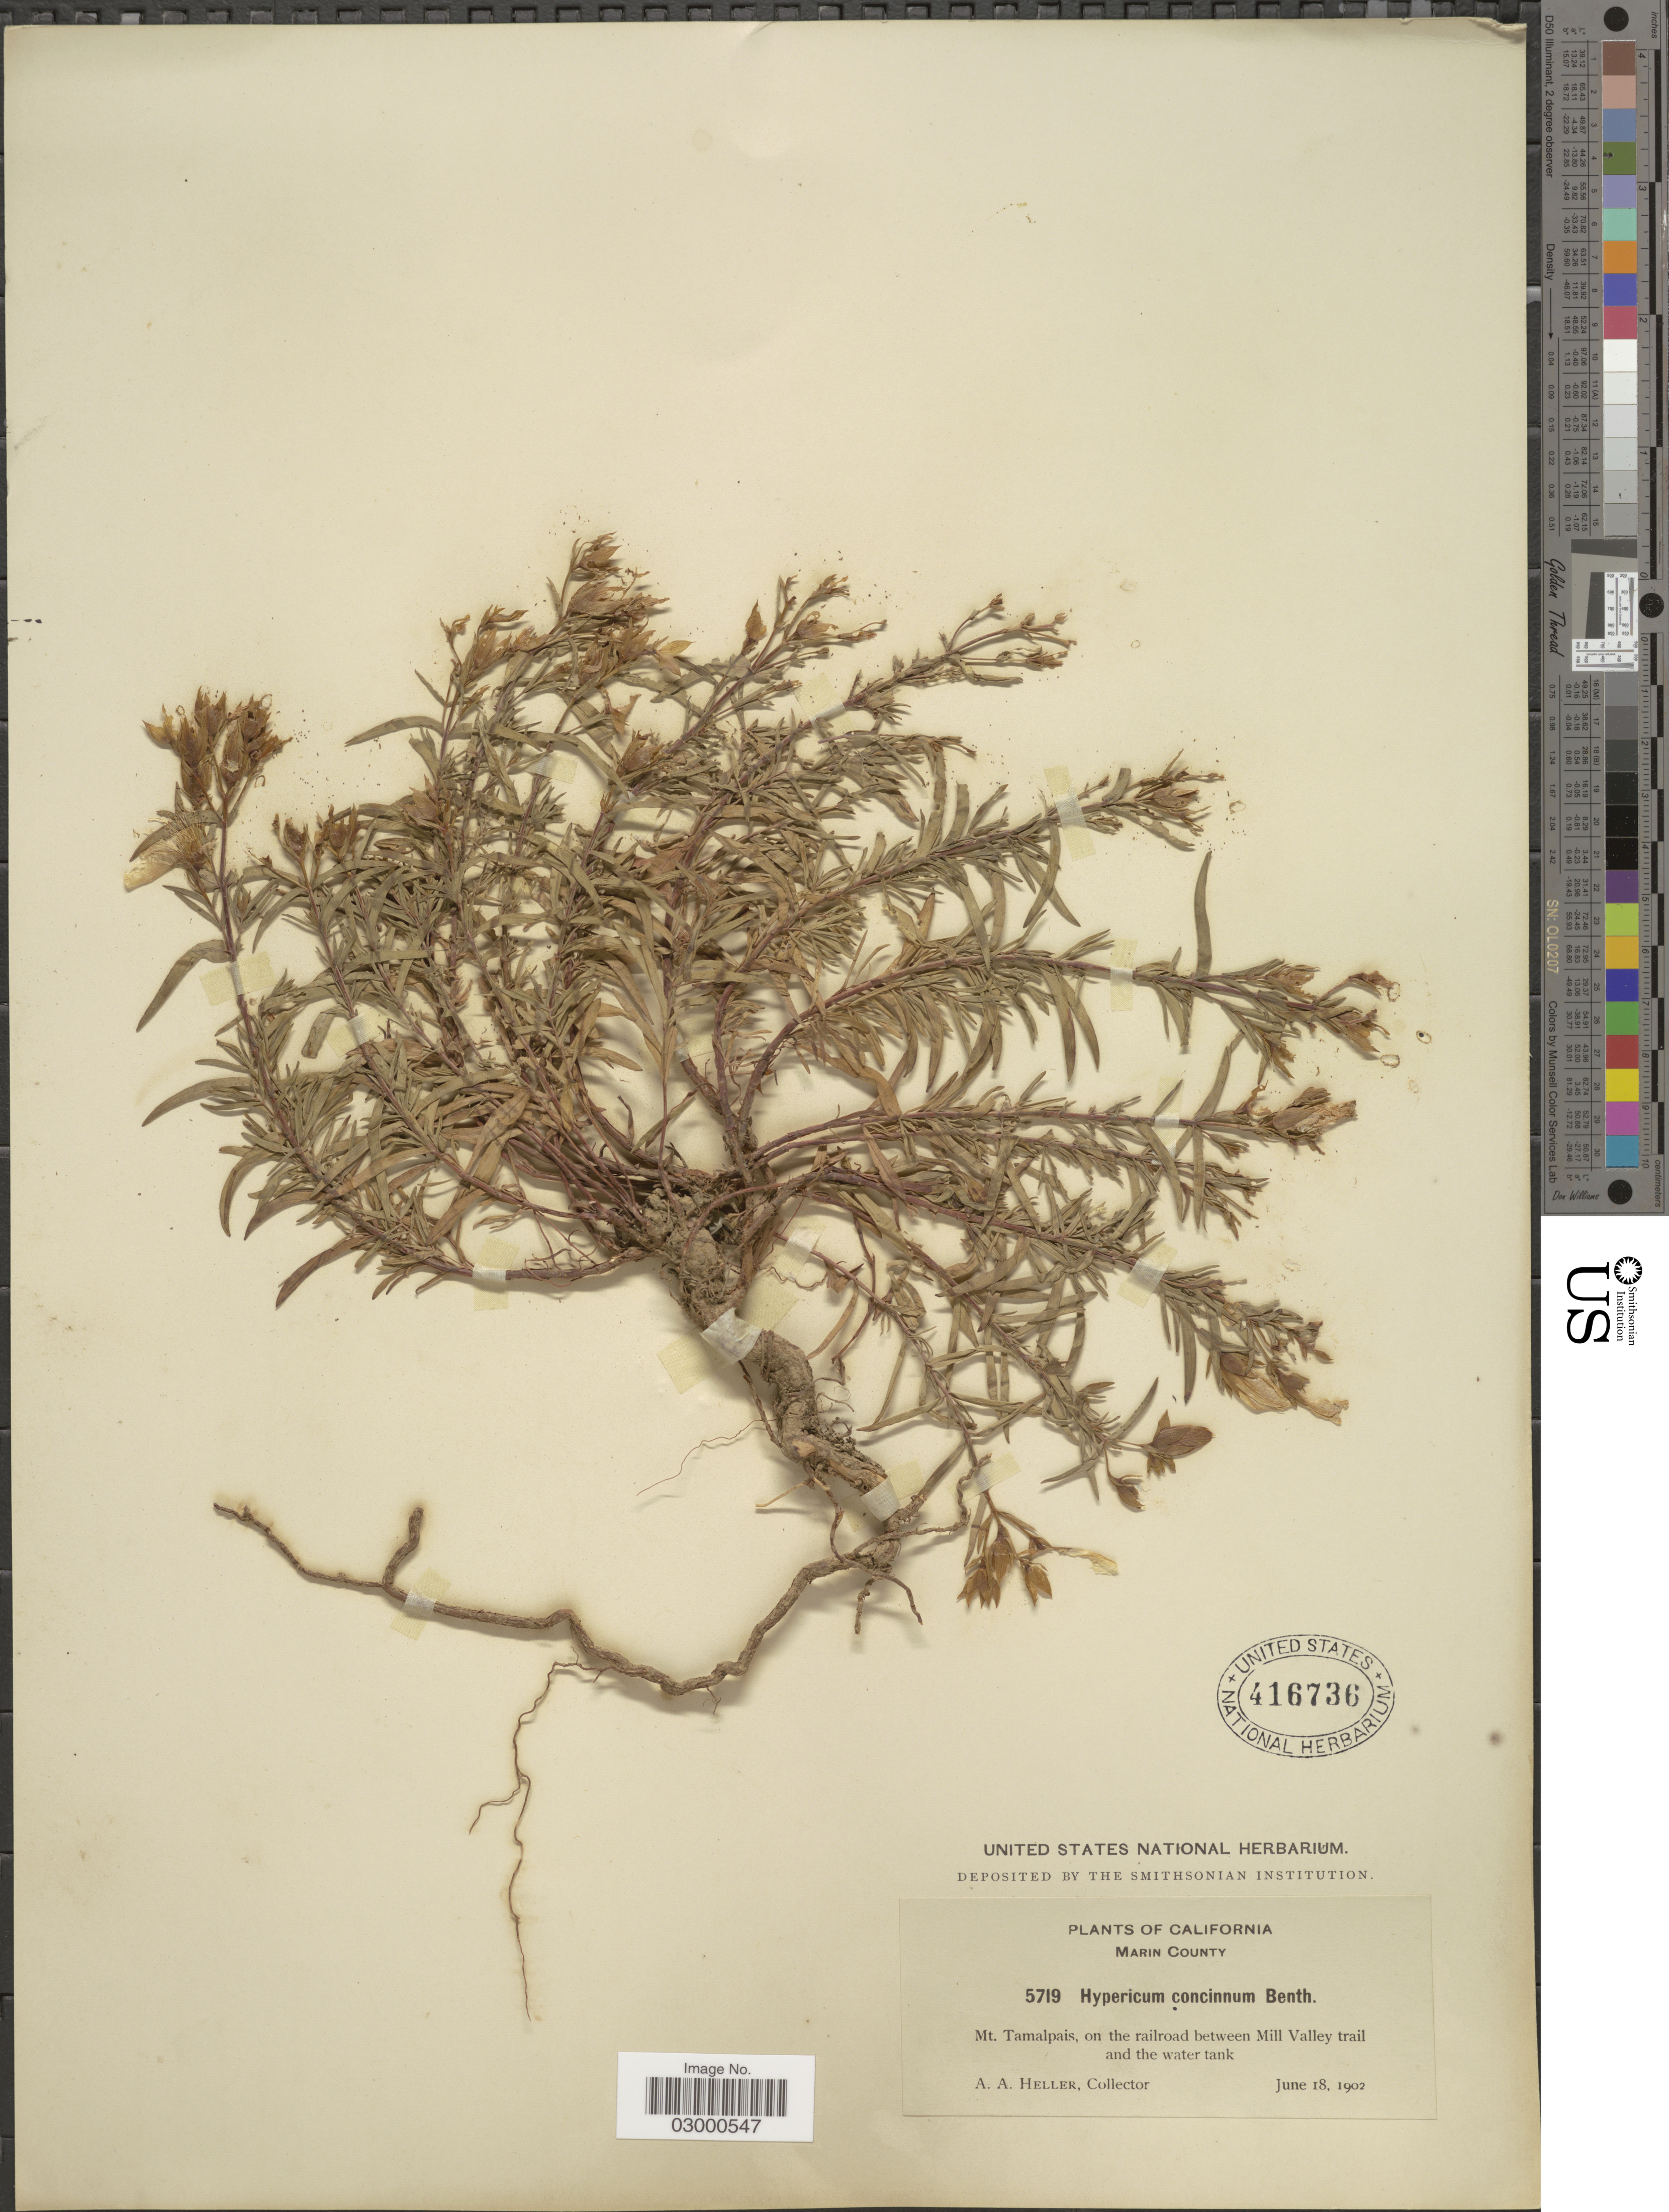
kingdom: Plantae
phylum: Tracheophyta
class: Magnoliopsida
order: Malpighiales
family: Hypericaceae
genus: Hypericum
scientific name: Hypericum concinnum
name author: Benth.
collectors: A. A. Heller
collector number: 5719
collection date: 1902-06-18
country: United States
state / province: California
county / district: Marin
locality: Marin County, Mt. Tamalpais, on the railroad between Mill Valley trail and the water tank.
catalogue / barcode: US 416736